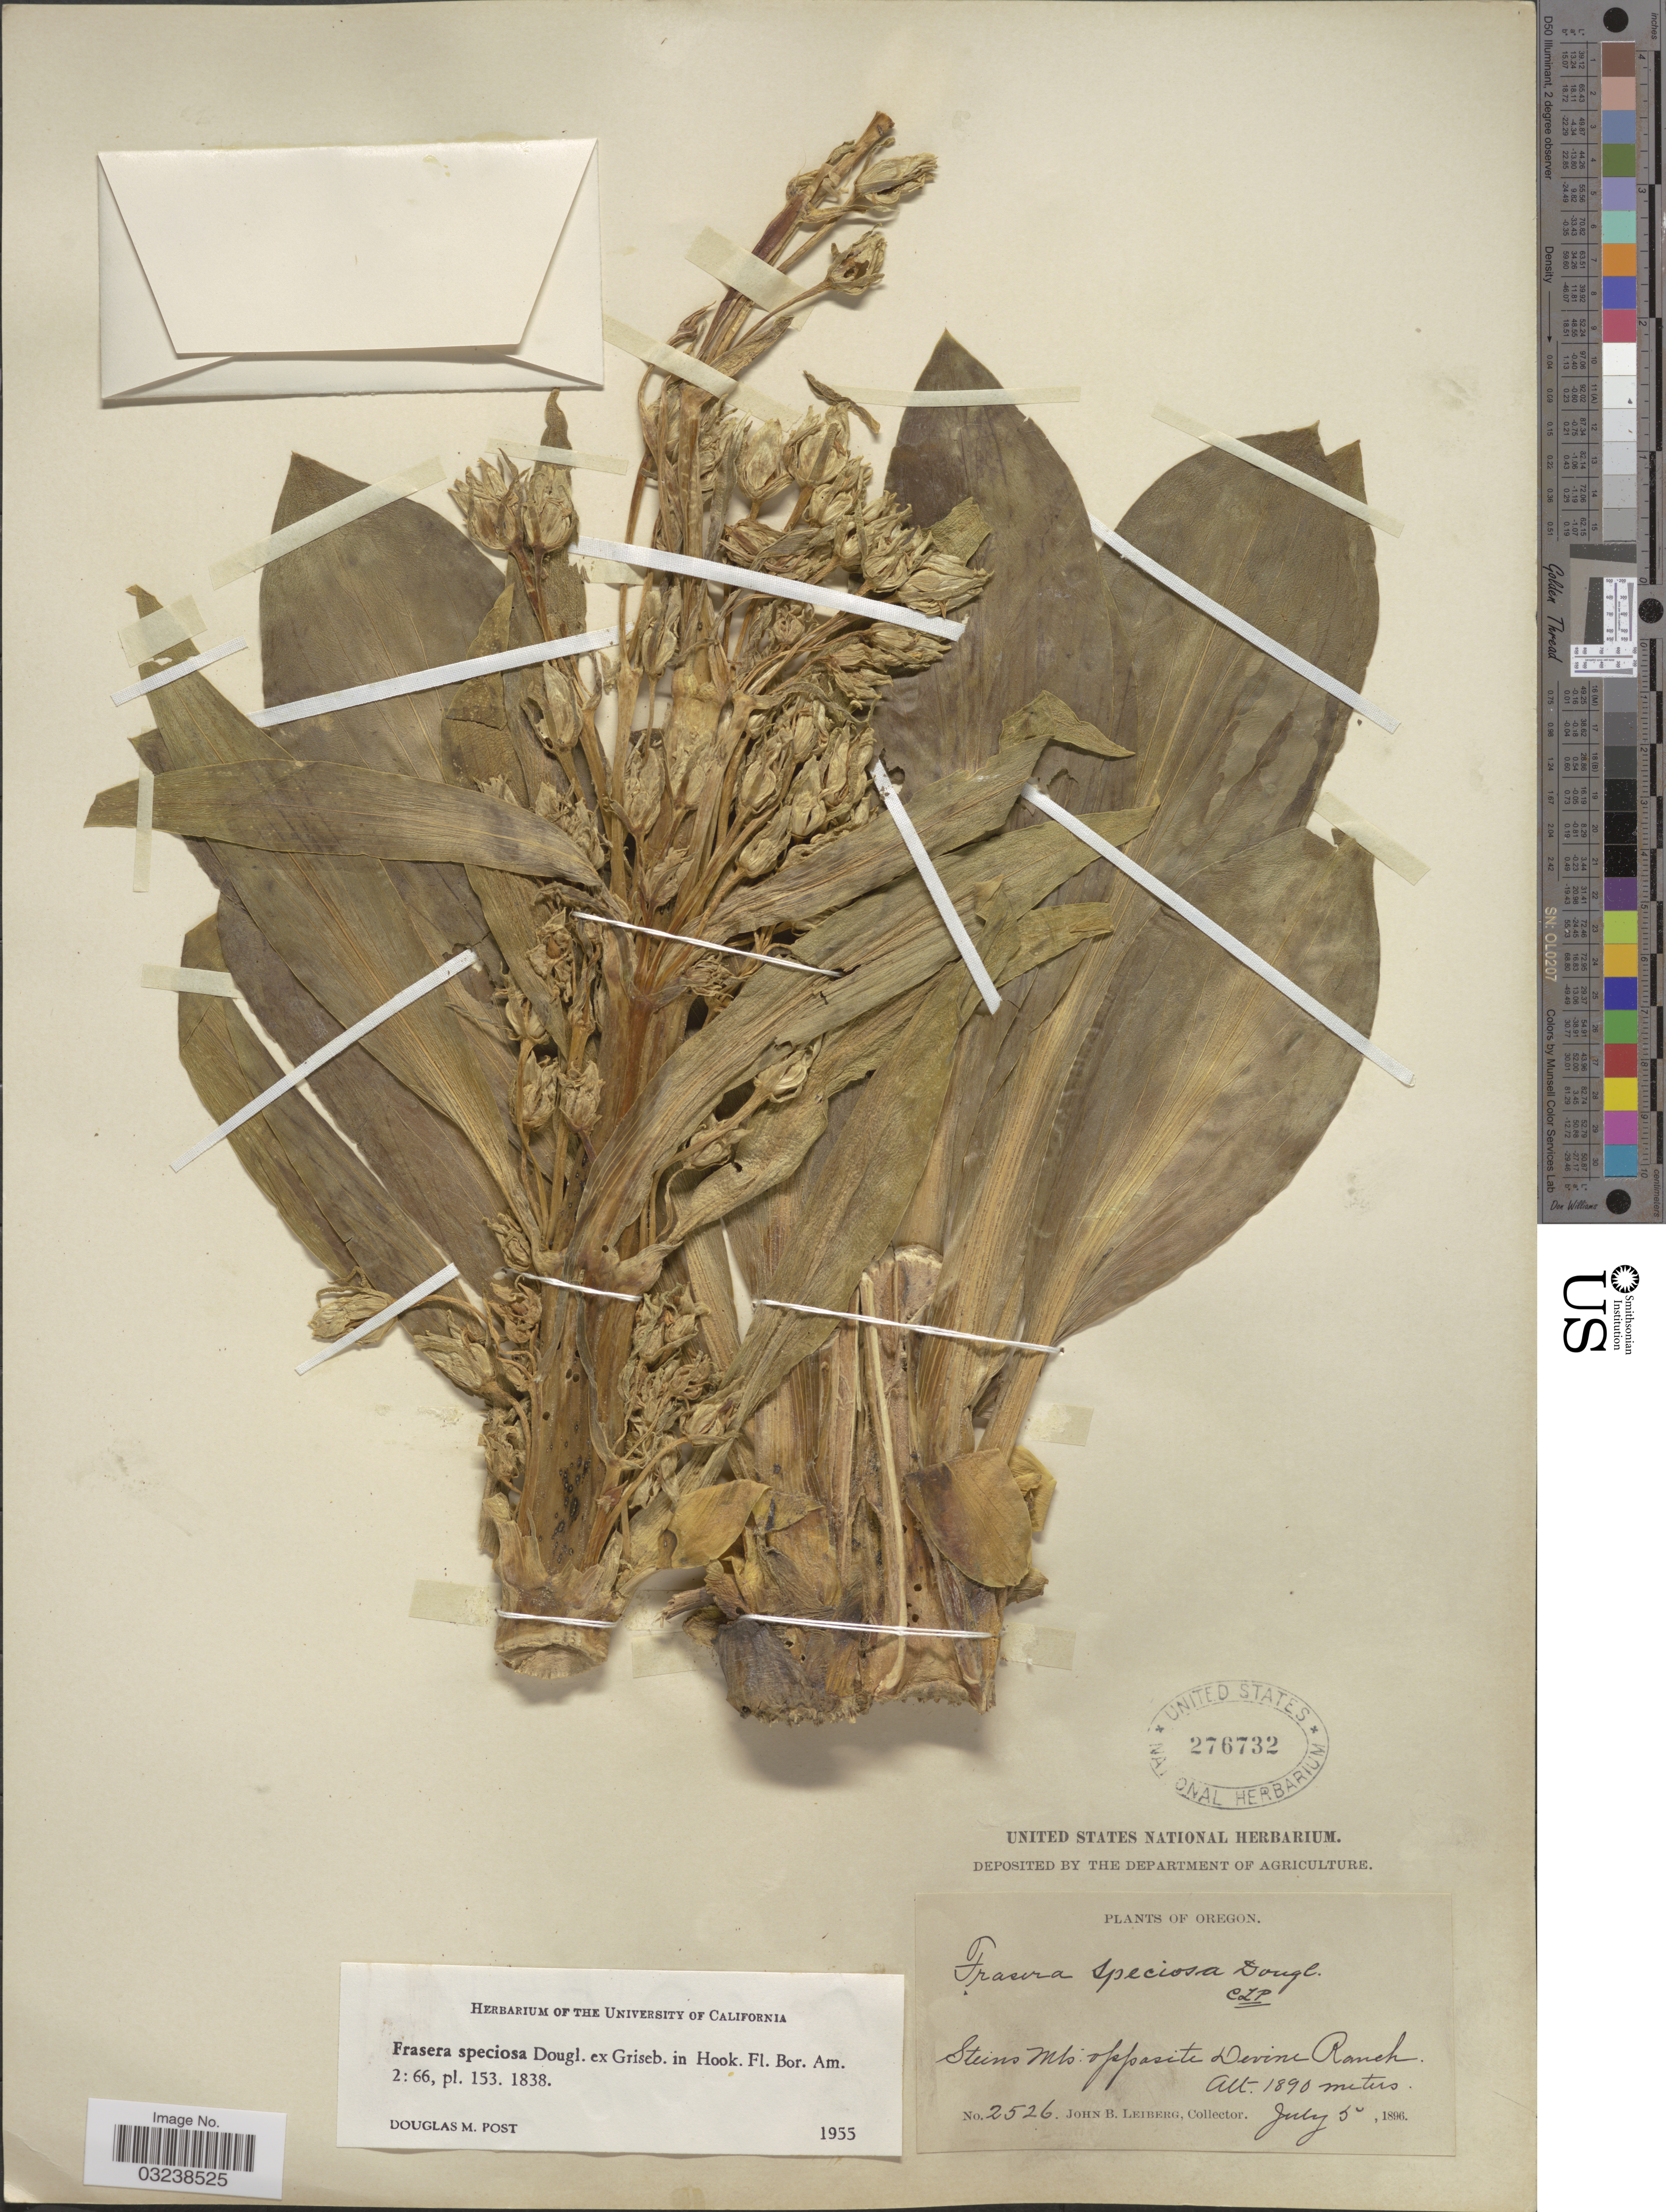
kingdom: Plantae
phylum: Tracheophyta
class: Magnoliopsida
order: Gentianales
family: Gentianaceae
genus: Swertia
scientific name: Swertia radiata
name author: (Kellogg) Kuntze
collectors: J. B. Leiberg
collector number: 2526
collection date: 1896-07-05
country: United States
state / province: Oregon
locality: Steins Mts. opposite Devine Ranch.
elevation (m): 1890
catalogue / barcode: US 276732